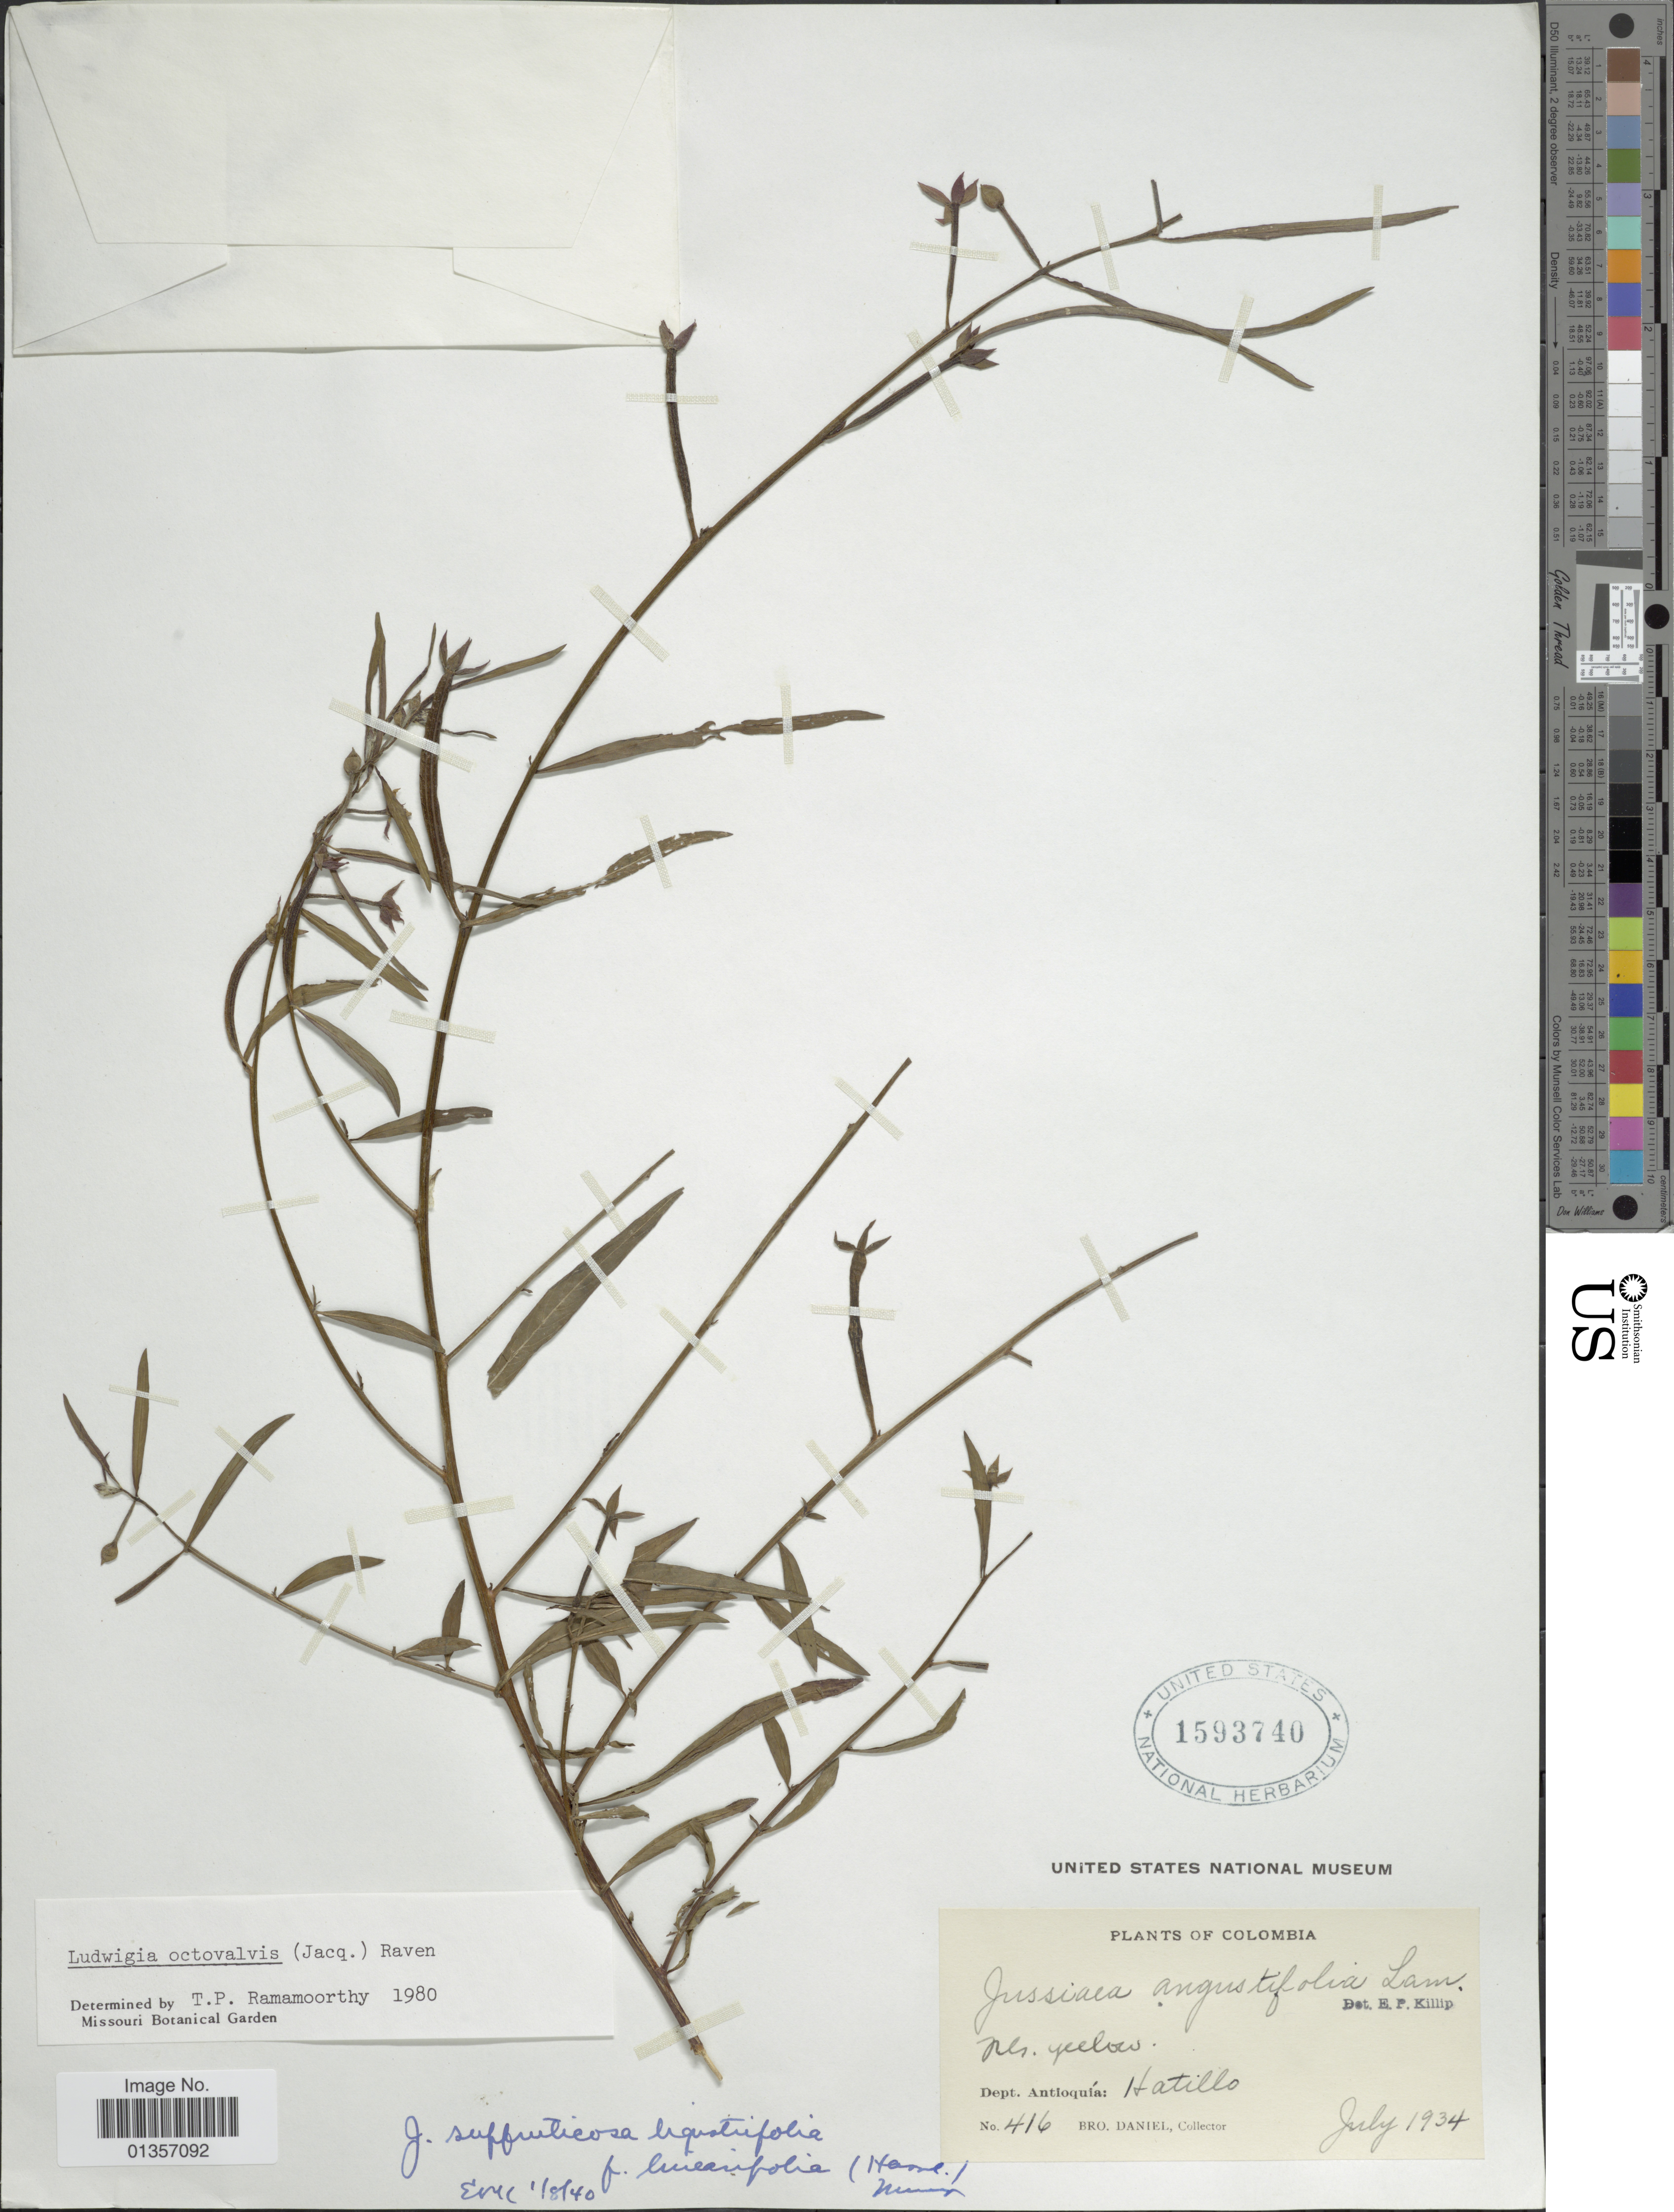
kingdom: Plantae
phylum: Tracheophyta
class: Magnoliopsida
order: Myrtales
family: Onagraceae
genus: Ludwigia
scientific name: Ludwigia octovalvis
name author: (Jacq.) P.H. Raven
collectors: Bro. Daniel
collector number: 416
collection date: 1934-07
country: Colombia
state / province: Antioquia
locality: Itatillo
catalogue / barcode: US 1593740